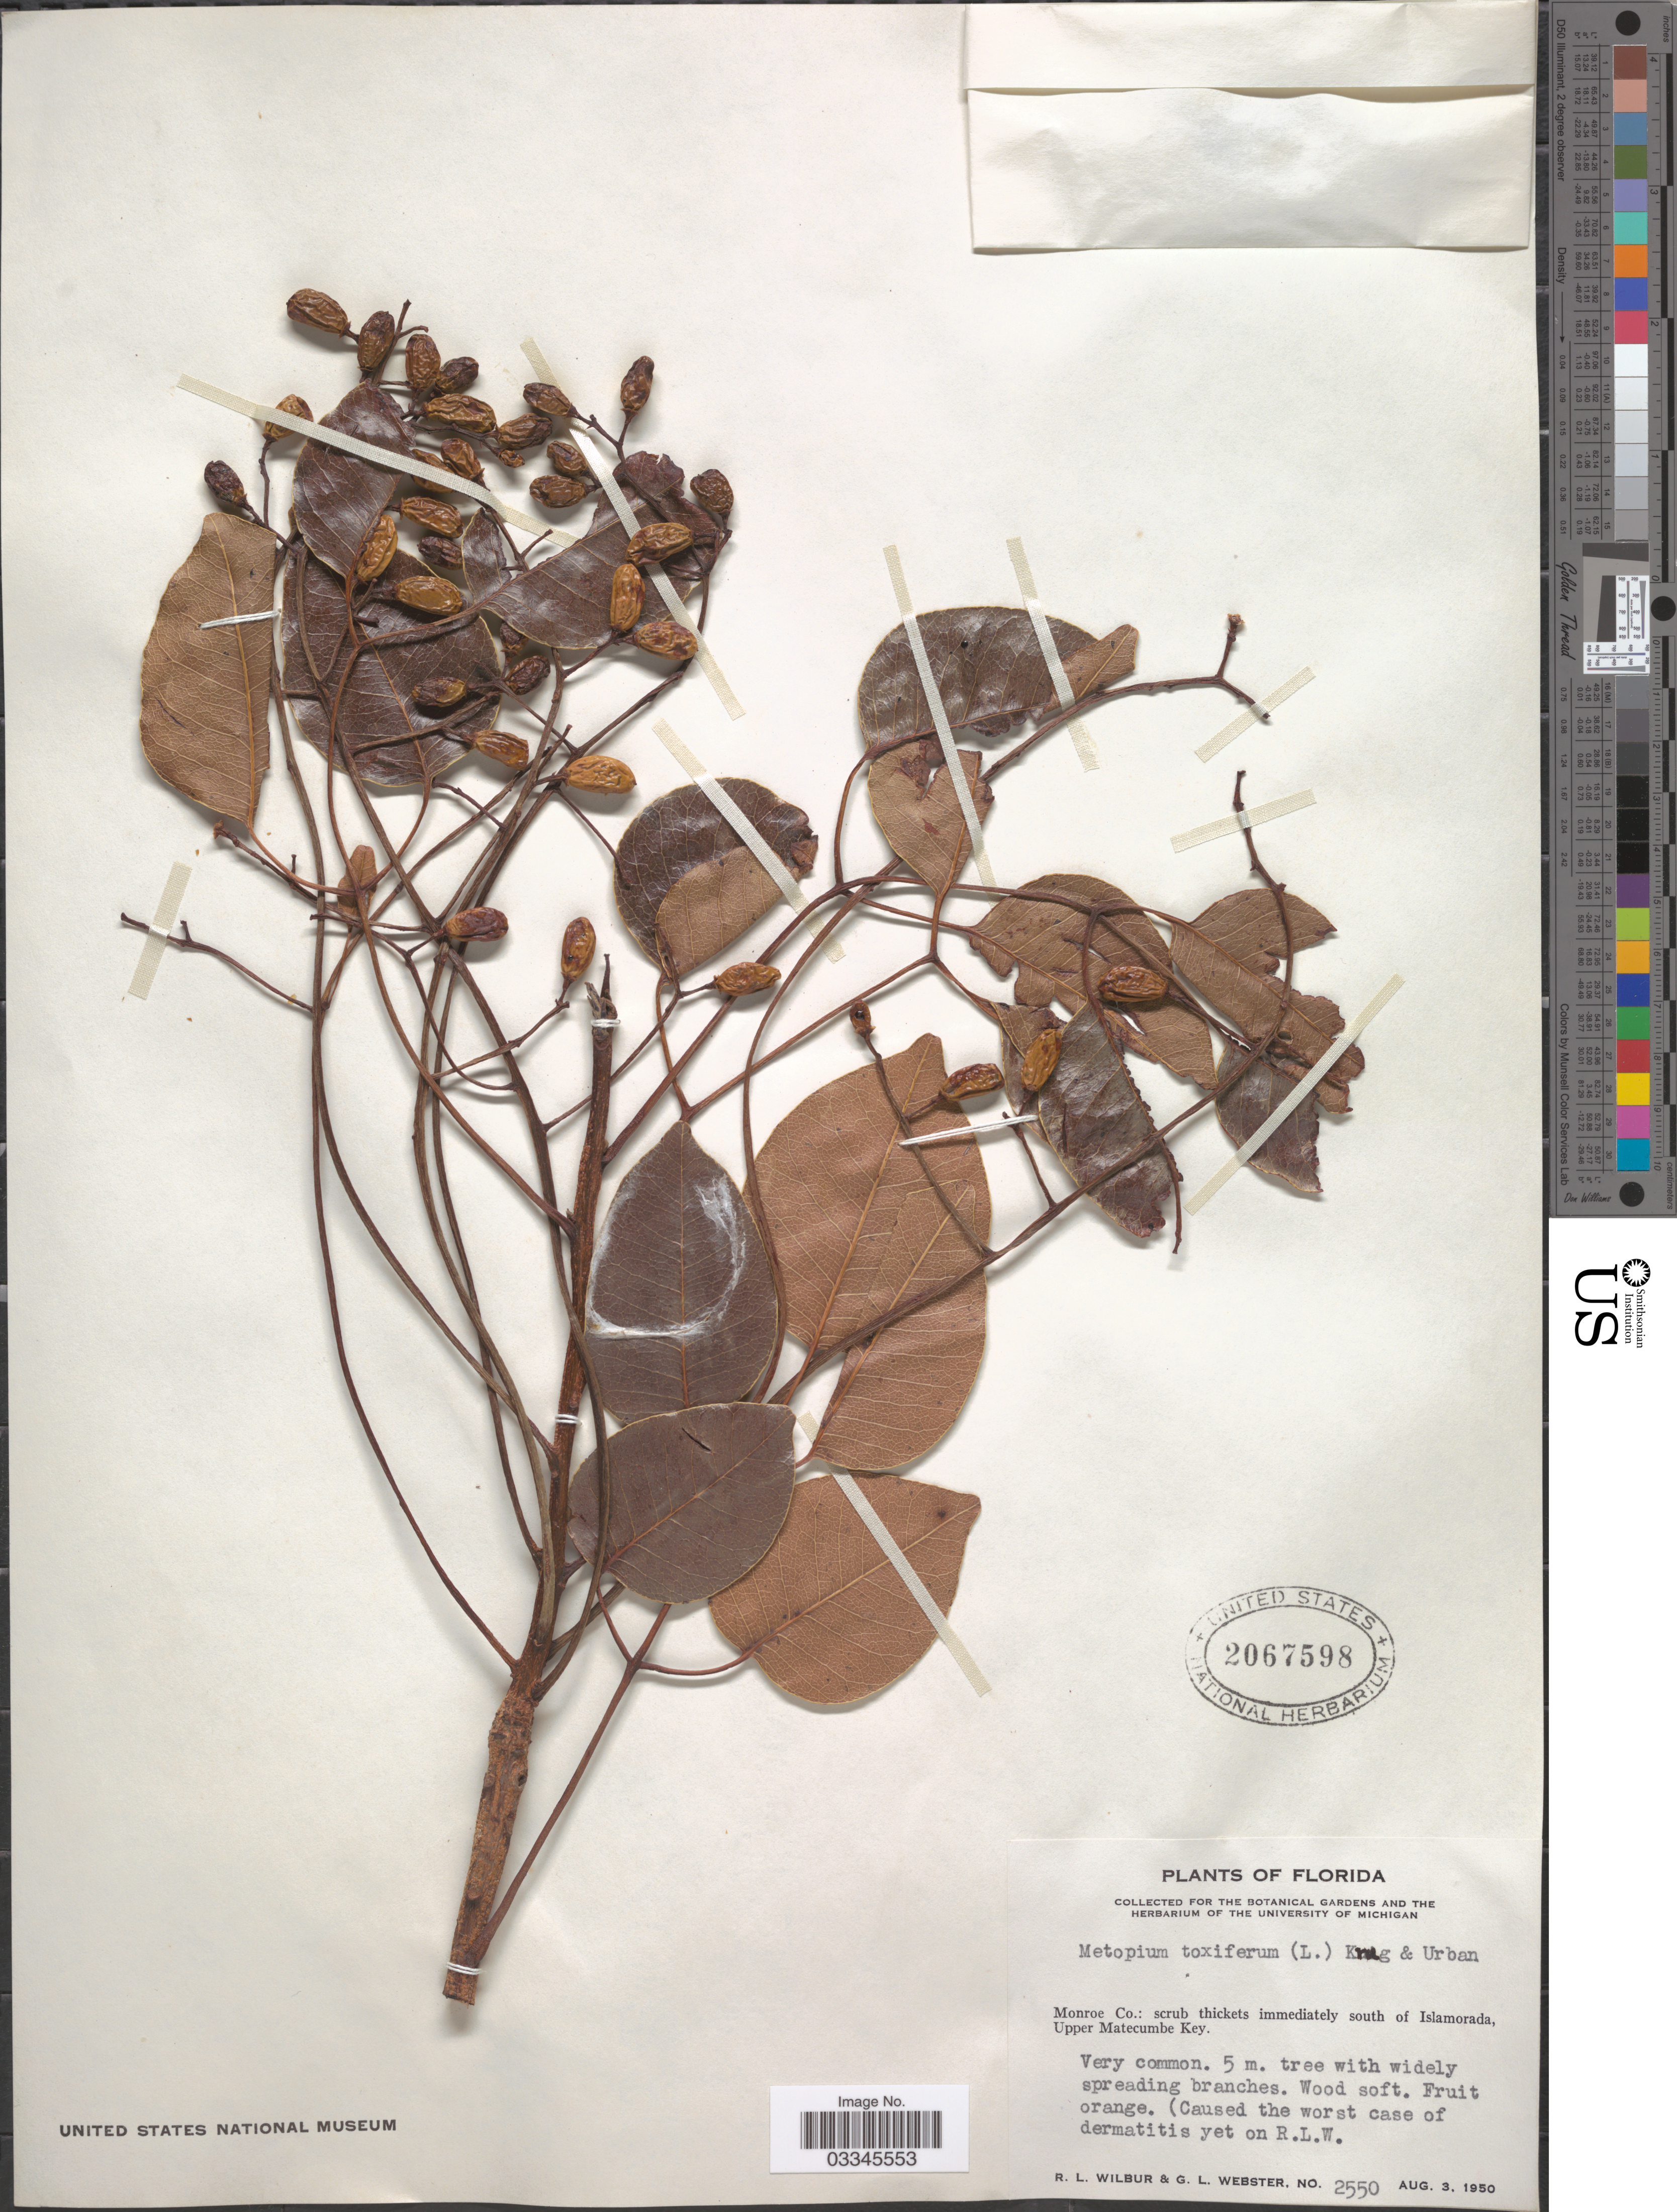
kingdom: Plantae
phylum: Tracheophyta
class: Magnoliopsida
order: Sapindales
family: Anacardiaceae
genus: Metopium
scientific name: Metopium toxiferum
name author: (L.) Krug & Urb.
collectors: R. L. Wilbur & G. L. Webster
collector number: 2550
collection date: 1950-08-03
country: United States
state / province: Florida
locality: Monroe Co.: scrub thickets immediately south of Islamorada, Upper Matecumbe Key.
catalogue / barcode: US 2067598